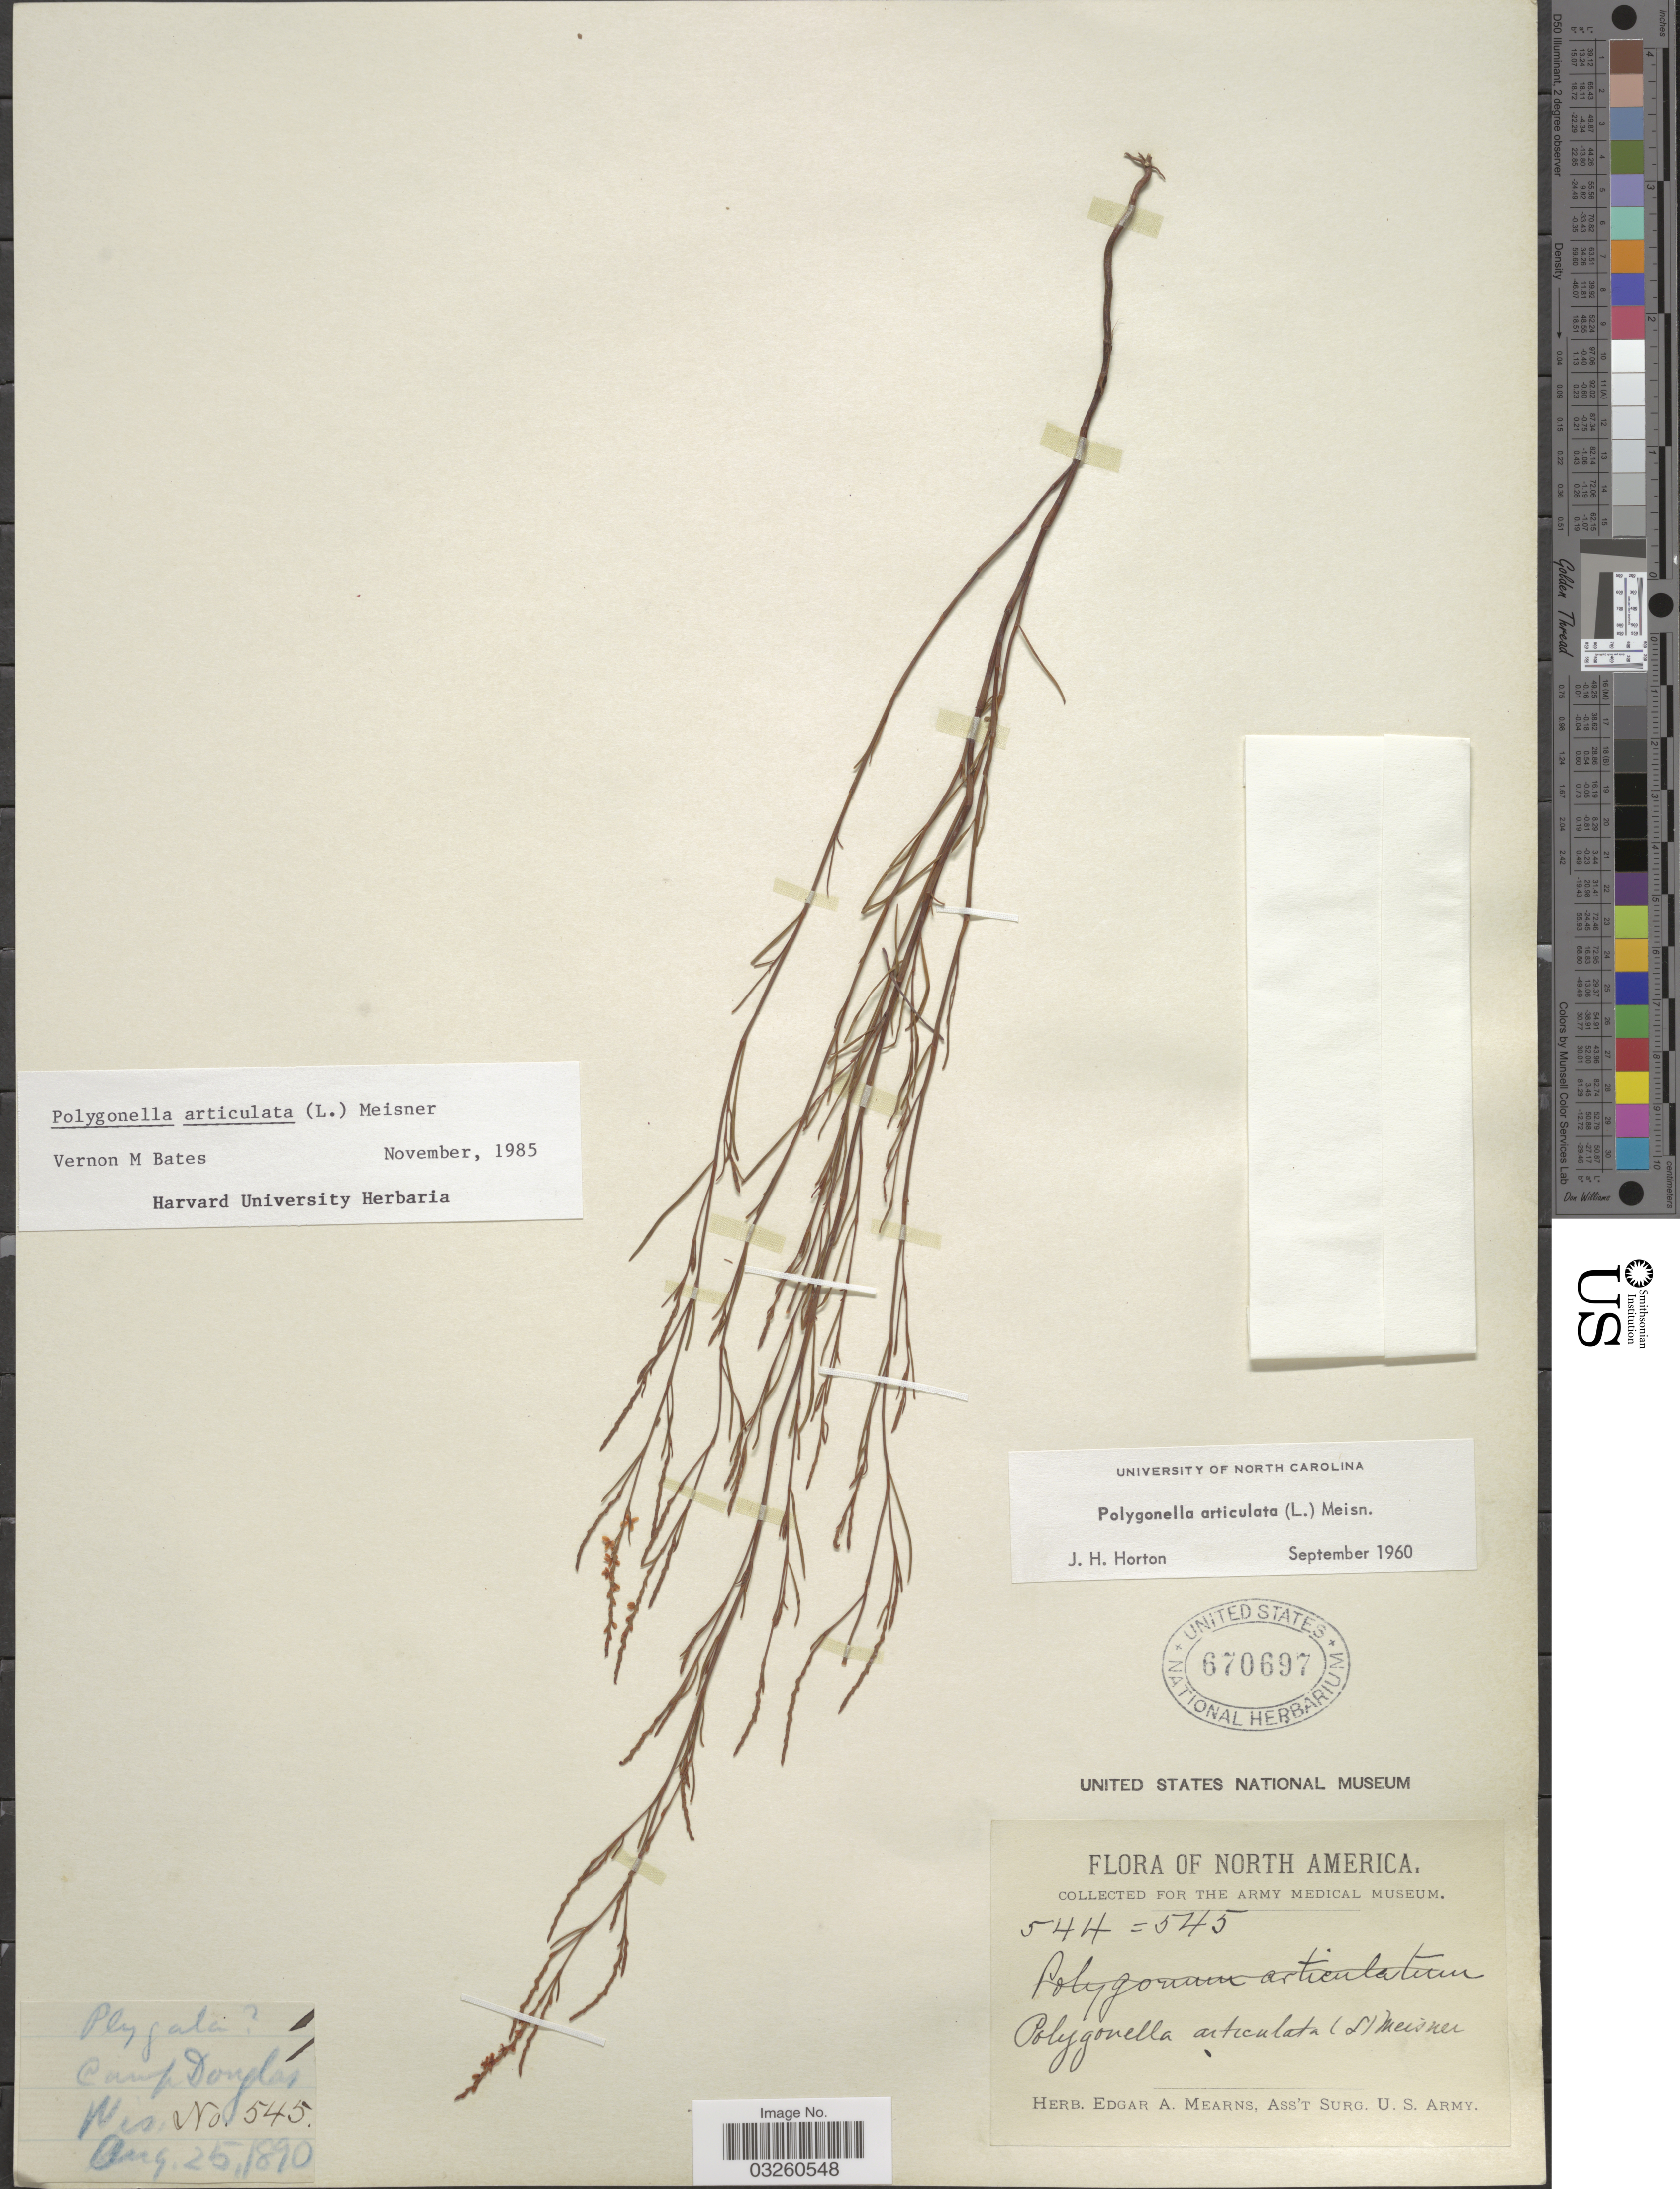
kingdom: Plantae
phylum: Tracheophyta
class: Magnoliopsida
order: Caryophyllales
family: Polygonaceae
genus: Polygonella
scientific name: Polygonella articulata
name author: (L.) Meisn.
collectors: E. A. Mearns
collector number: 544/545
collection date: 1890-08-25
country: United States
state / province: Wisconsin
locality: Camp Douglas.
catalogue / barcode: US 670697